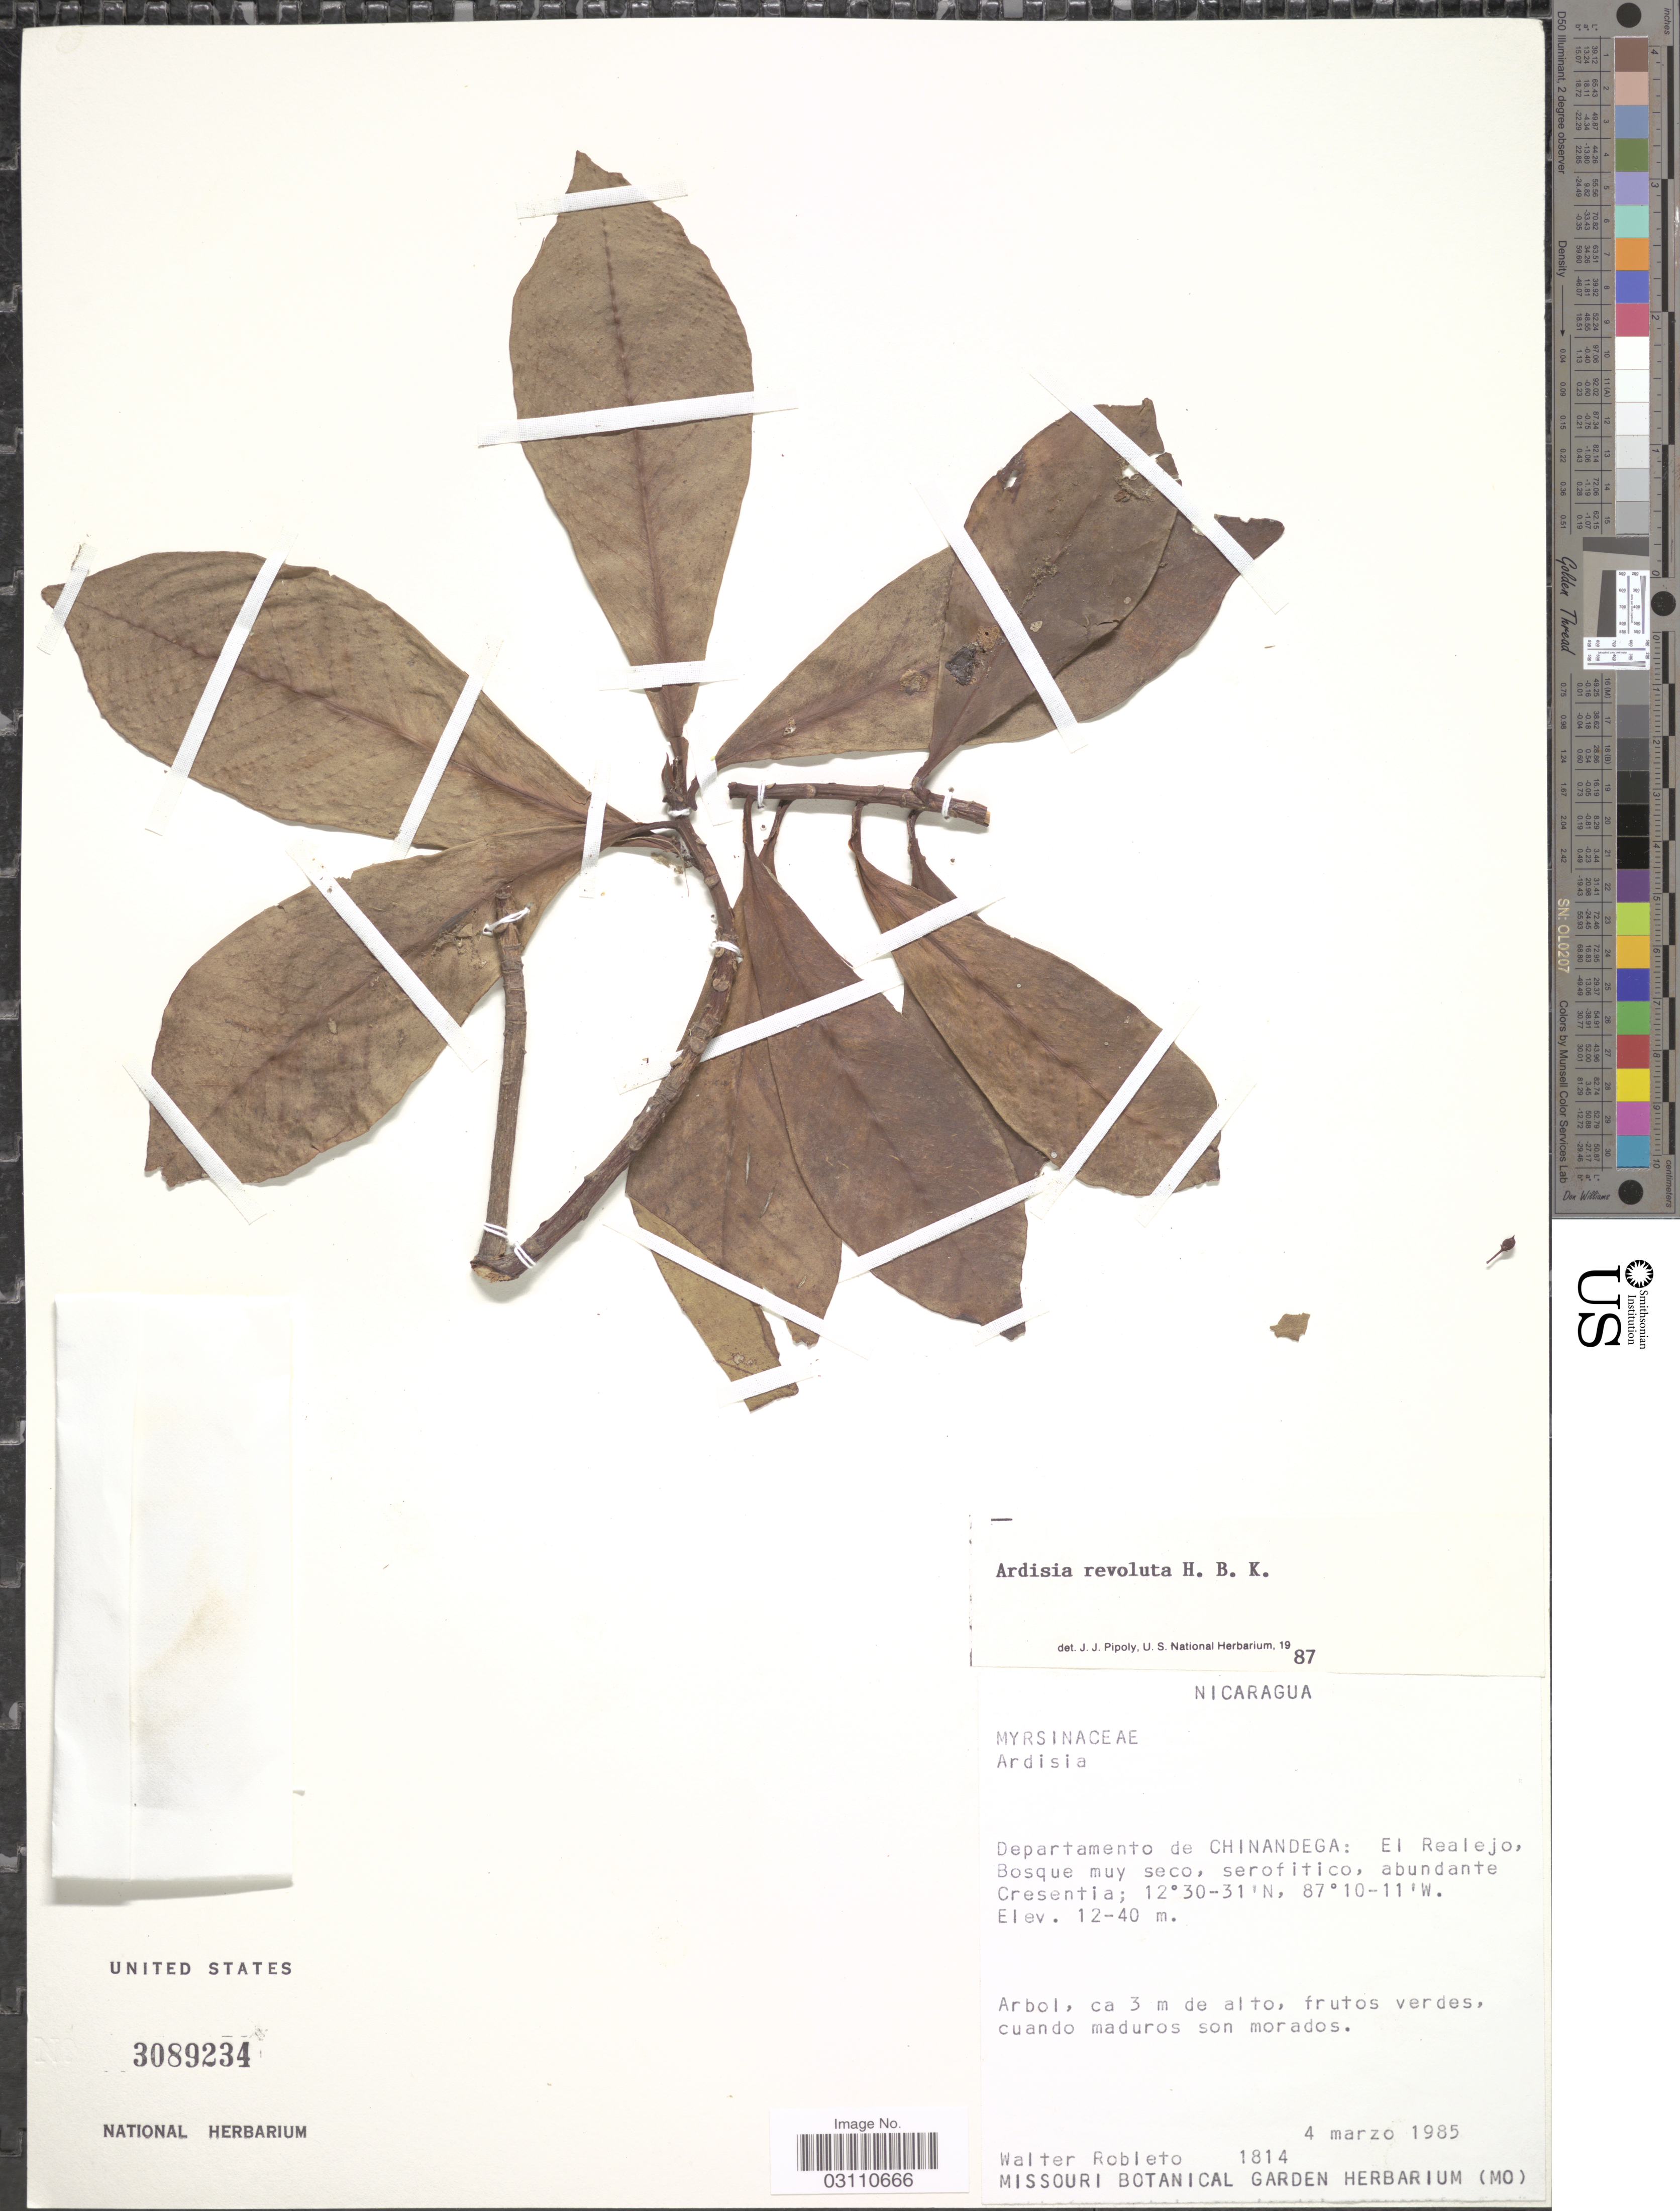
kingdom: Plantae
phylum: Tracheophyta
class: Magnoliopsida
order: Ericales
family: Primulaceae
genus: Ardisia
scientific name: Ardisia revoluta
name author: Kunth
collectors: W. Robleto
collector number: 1814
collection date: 1985-03-04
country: Nicaragua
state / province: Chinandega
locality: Departamento de Chinandega: El Realejo.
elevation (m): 12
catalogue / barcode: US 3089234